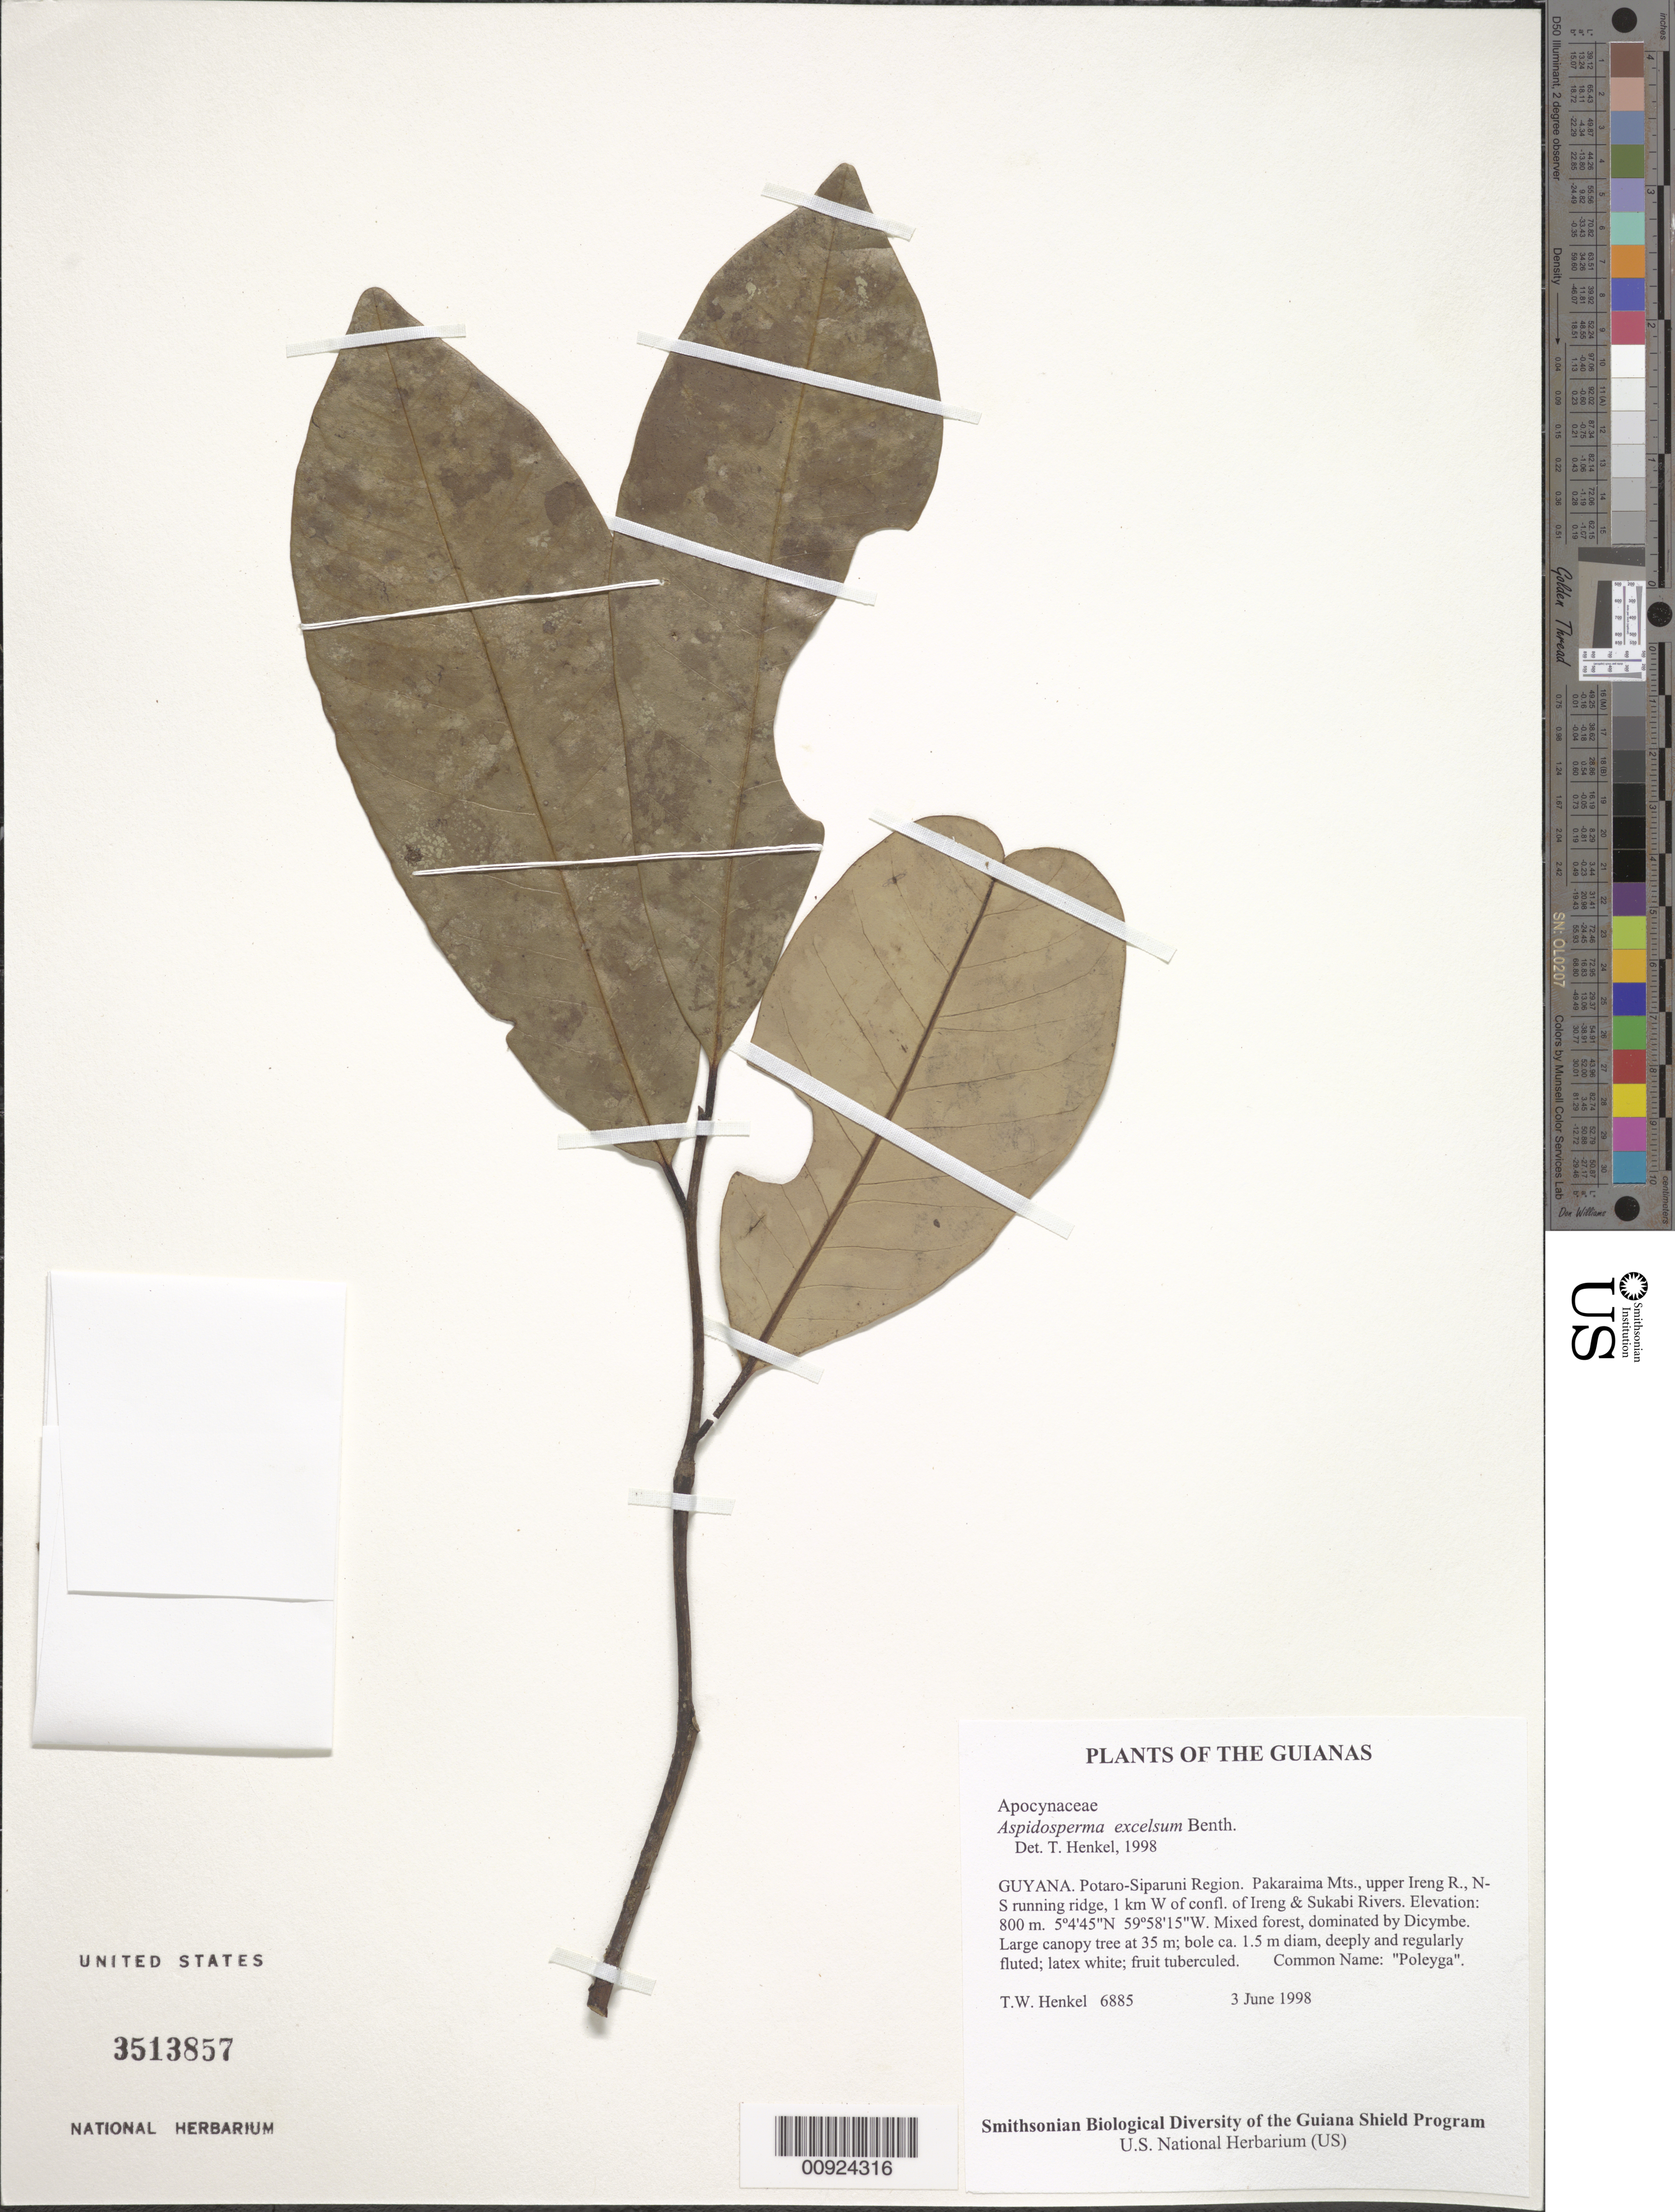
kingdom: Plantae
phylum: Tracheophyta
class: Magnoliopsida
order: Gentianales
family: Apocynaceae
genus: Aspidosperma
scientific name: Aspidosperma excelsum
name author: Benth.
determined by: Henkel, T.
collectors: T. Henkel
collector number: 6885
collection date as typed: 3 June 1998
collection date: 1998-06-03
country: Guyana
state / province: Potaro-Siparuni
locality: Pakaraima Mts., upper Ireng R., N-S running ridge, 1 km W of confl. of Ireng & Sukabi Rivers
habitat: Mixed forest, dominated by Dicymbe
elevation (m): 800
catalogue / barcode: US 3513857